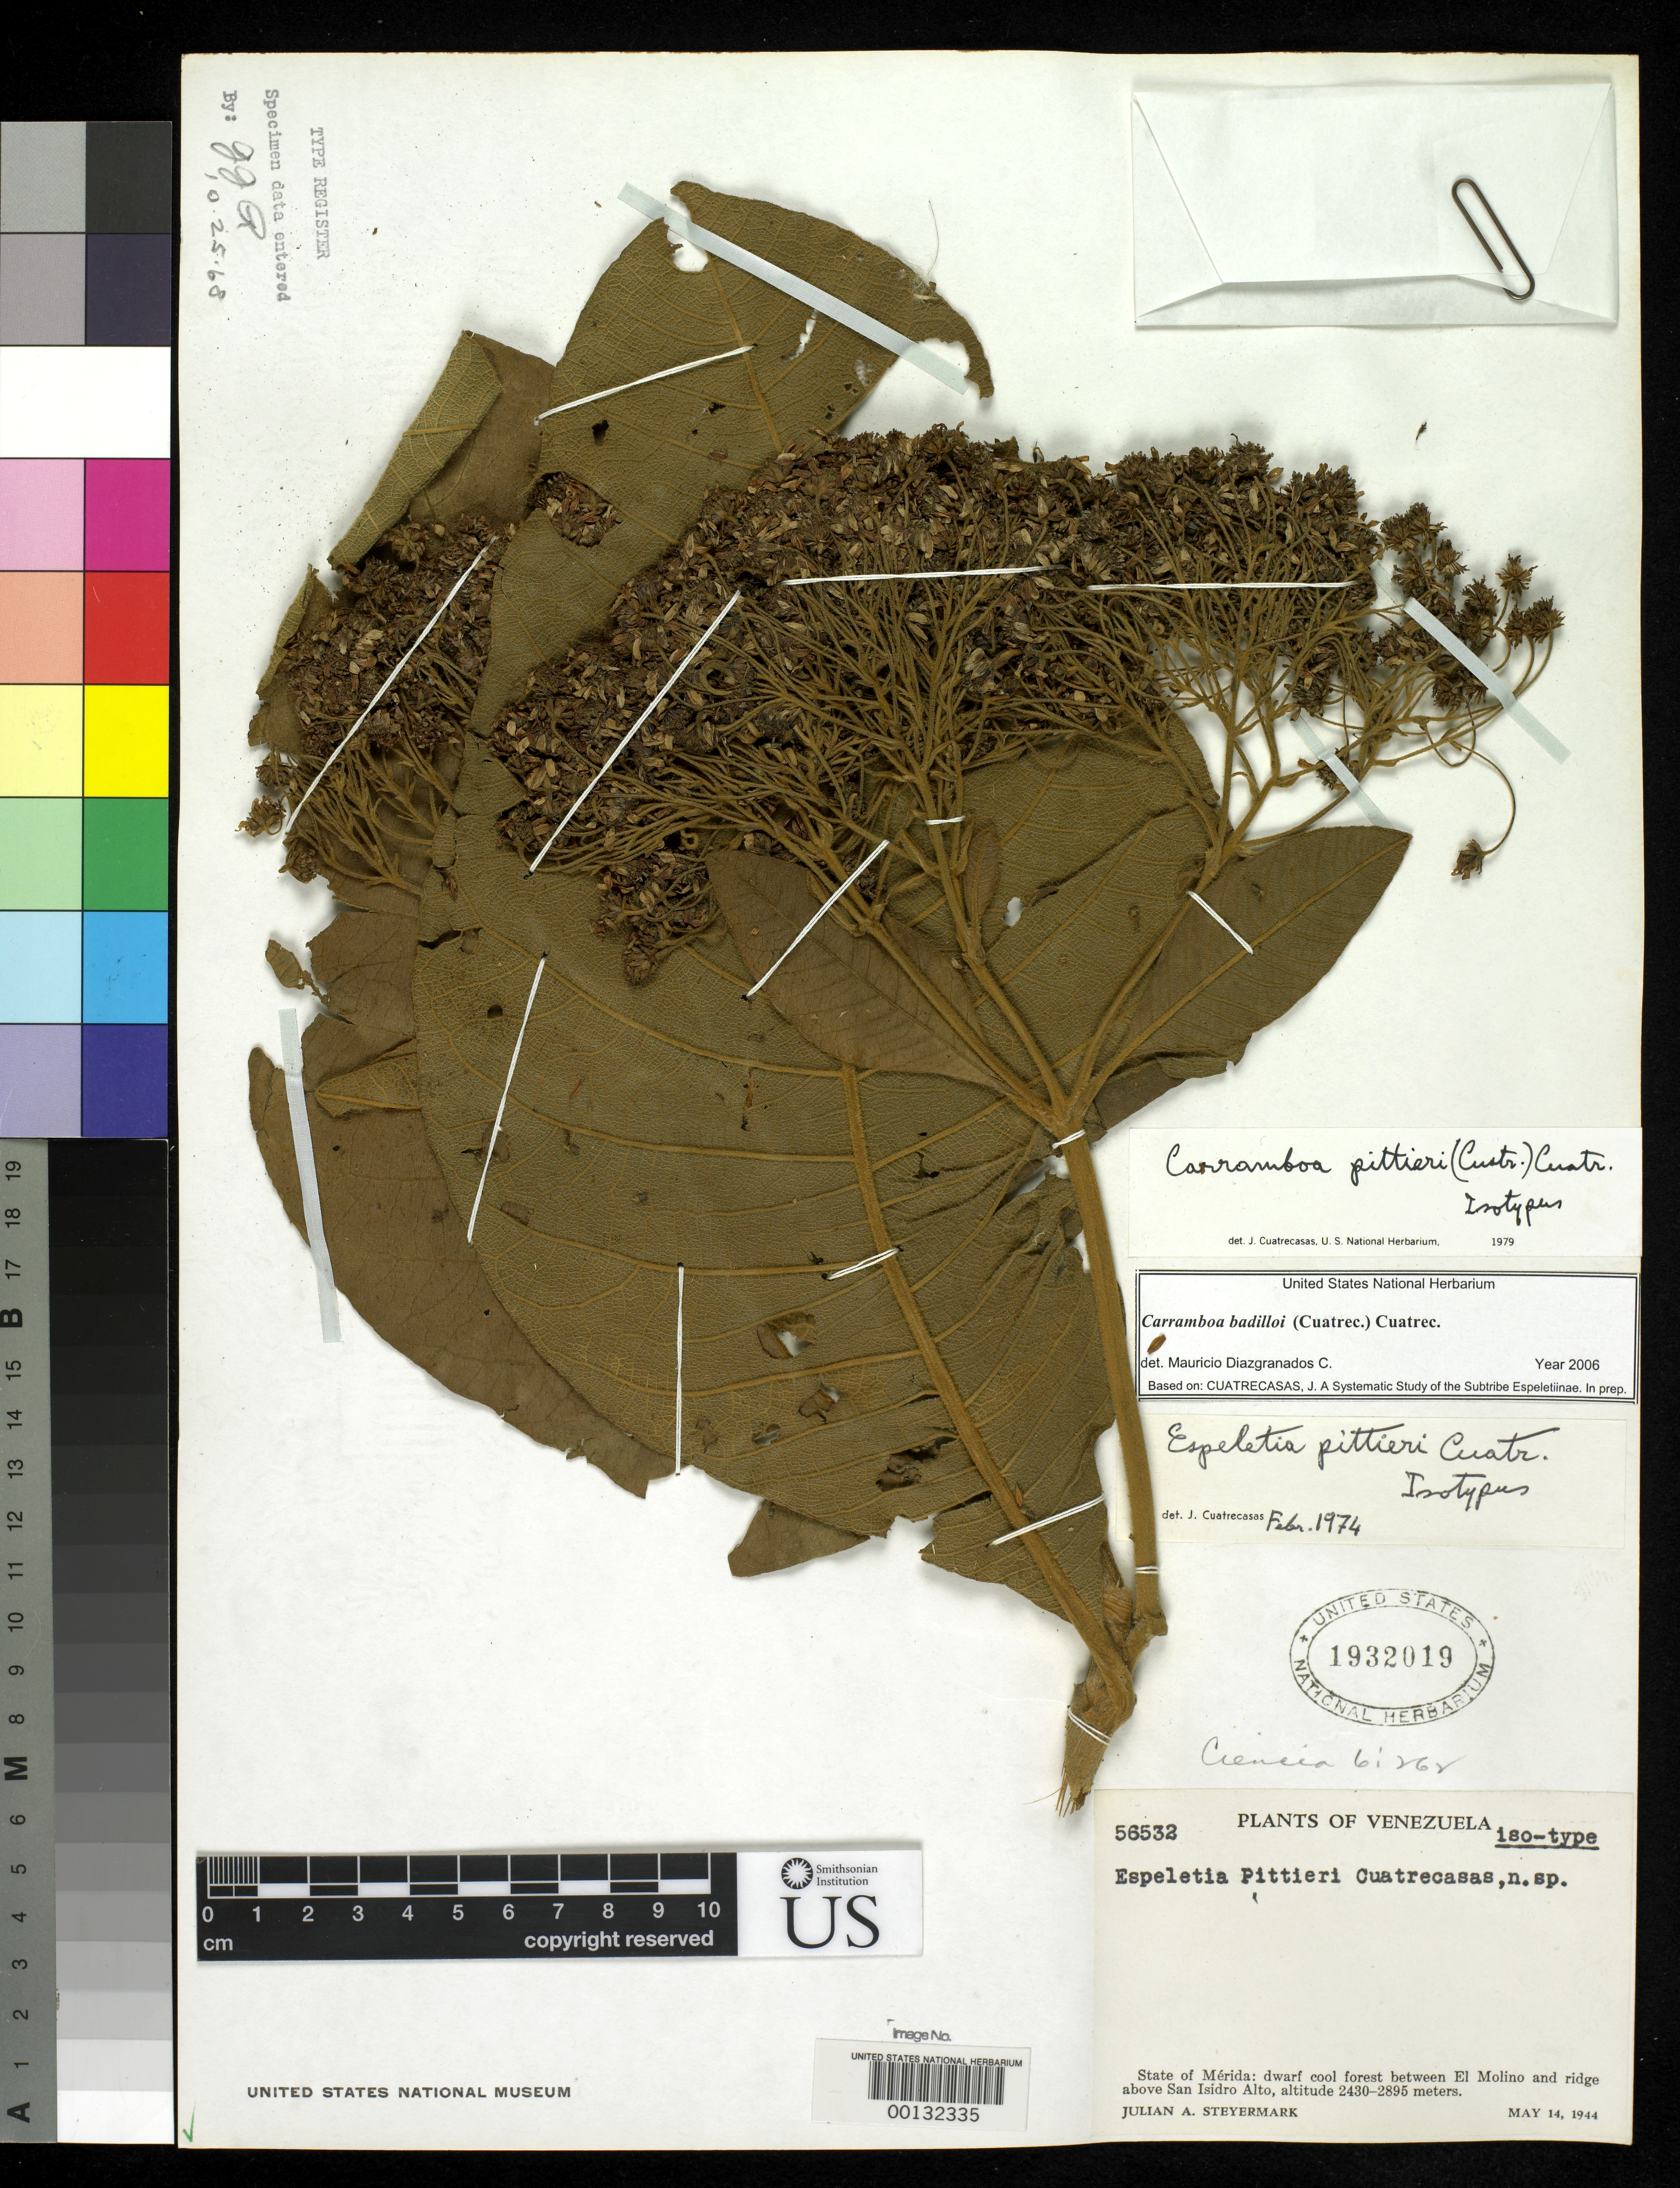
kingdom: Plantae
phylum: Tracheophyta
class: Magnoliopsida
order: Asterales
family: Asteraceae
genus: Espeletia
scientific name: Espeletia pittieri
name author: Cuatrec.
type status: Isotype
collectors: J. Steyermark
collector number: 56532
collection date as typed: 14 May 1944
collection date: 1944-05-14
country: Venezuela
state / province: Mérida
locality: Between El Molino and ridge above San Isidro Alto.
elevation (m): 2430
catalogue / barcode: US 1932019